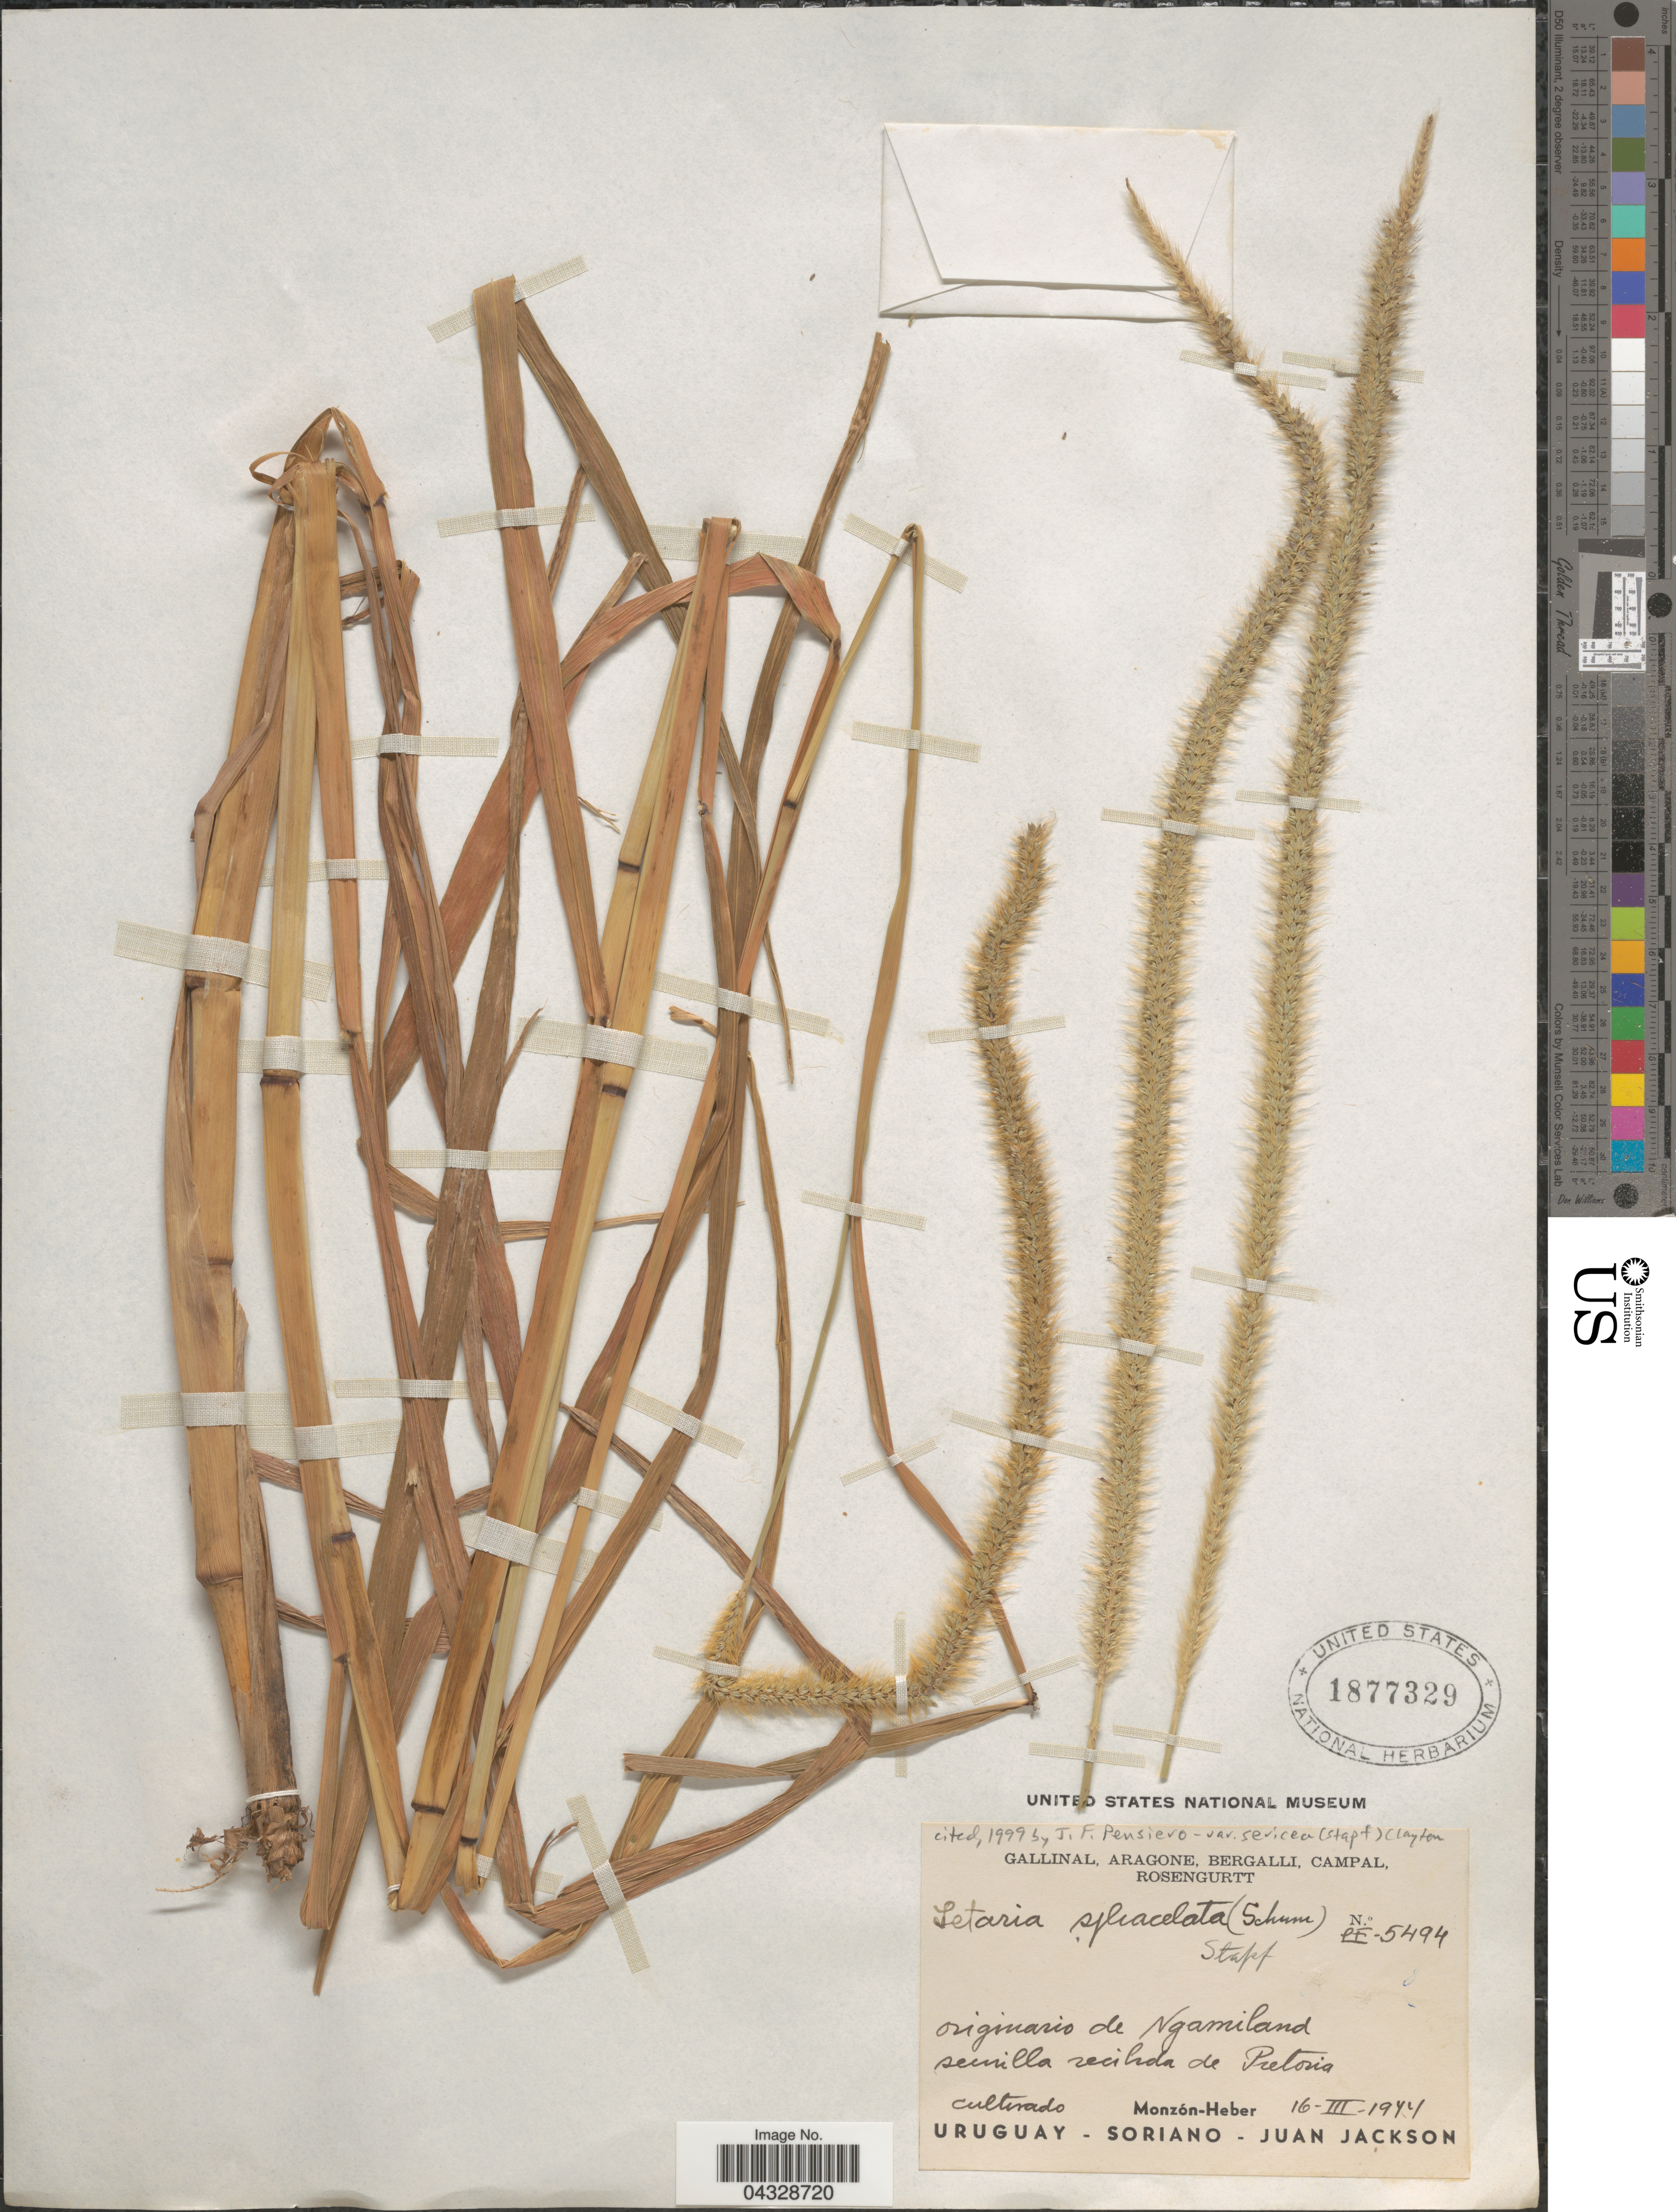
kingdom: Plantae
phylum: Tracheophyta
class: Liliopsida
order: Poales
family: Poaceae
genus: Setaria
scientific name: Setaria sphacelata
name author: (Schumach.) Stapf & Hubb. ex Moss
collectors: -. Gallinal, -- Aragone, -- Bergalli, -- Campal & Rosengurtt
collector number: PE-5494*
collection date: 1944-03-16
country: Uruguay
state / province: Soriano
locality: Monzón-Heber. Juan Jackson.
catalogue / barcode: US 1877329